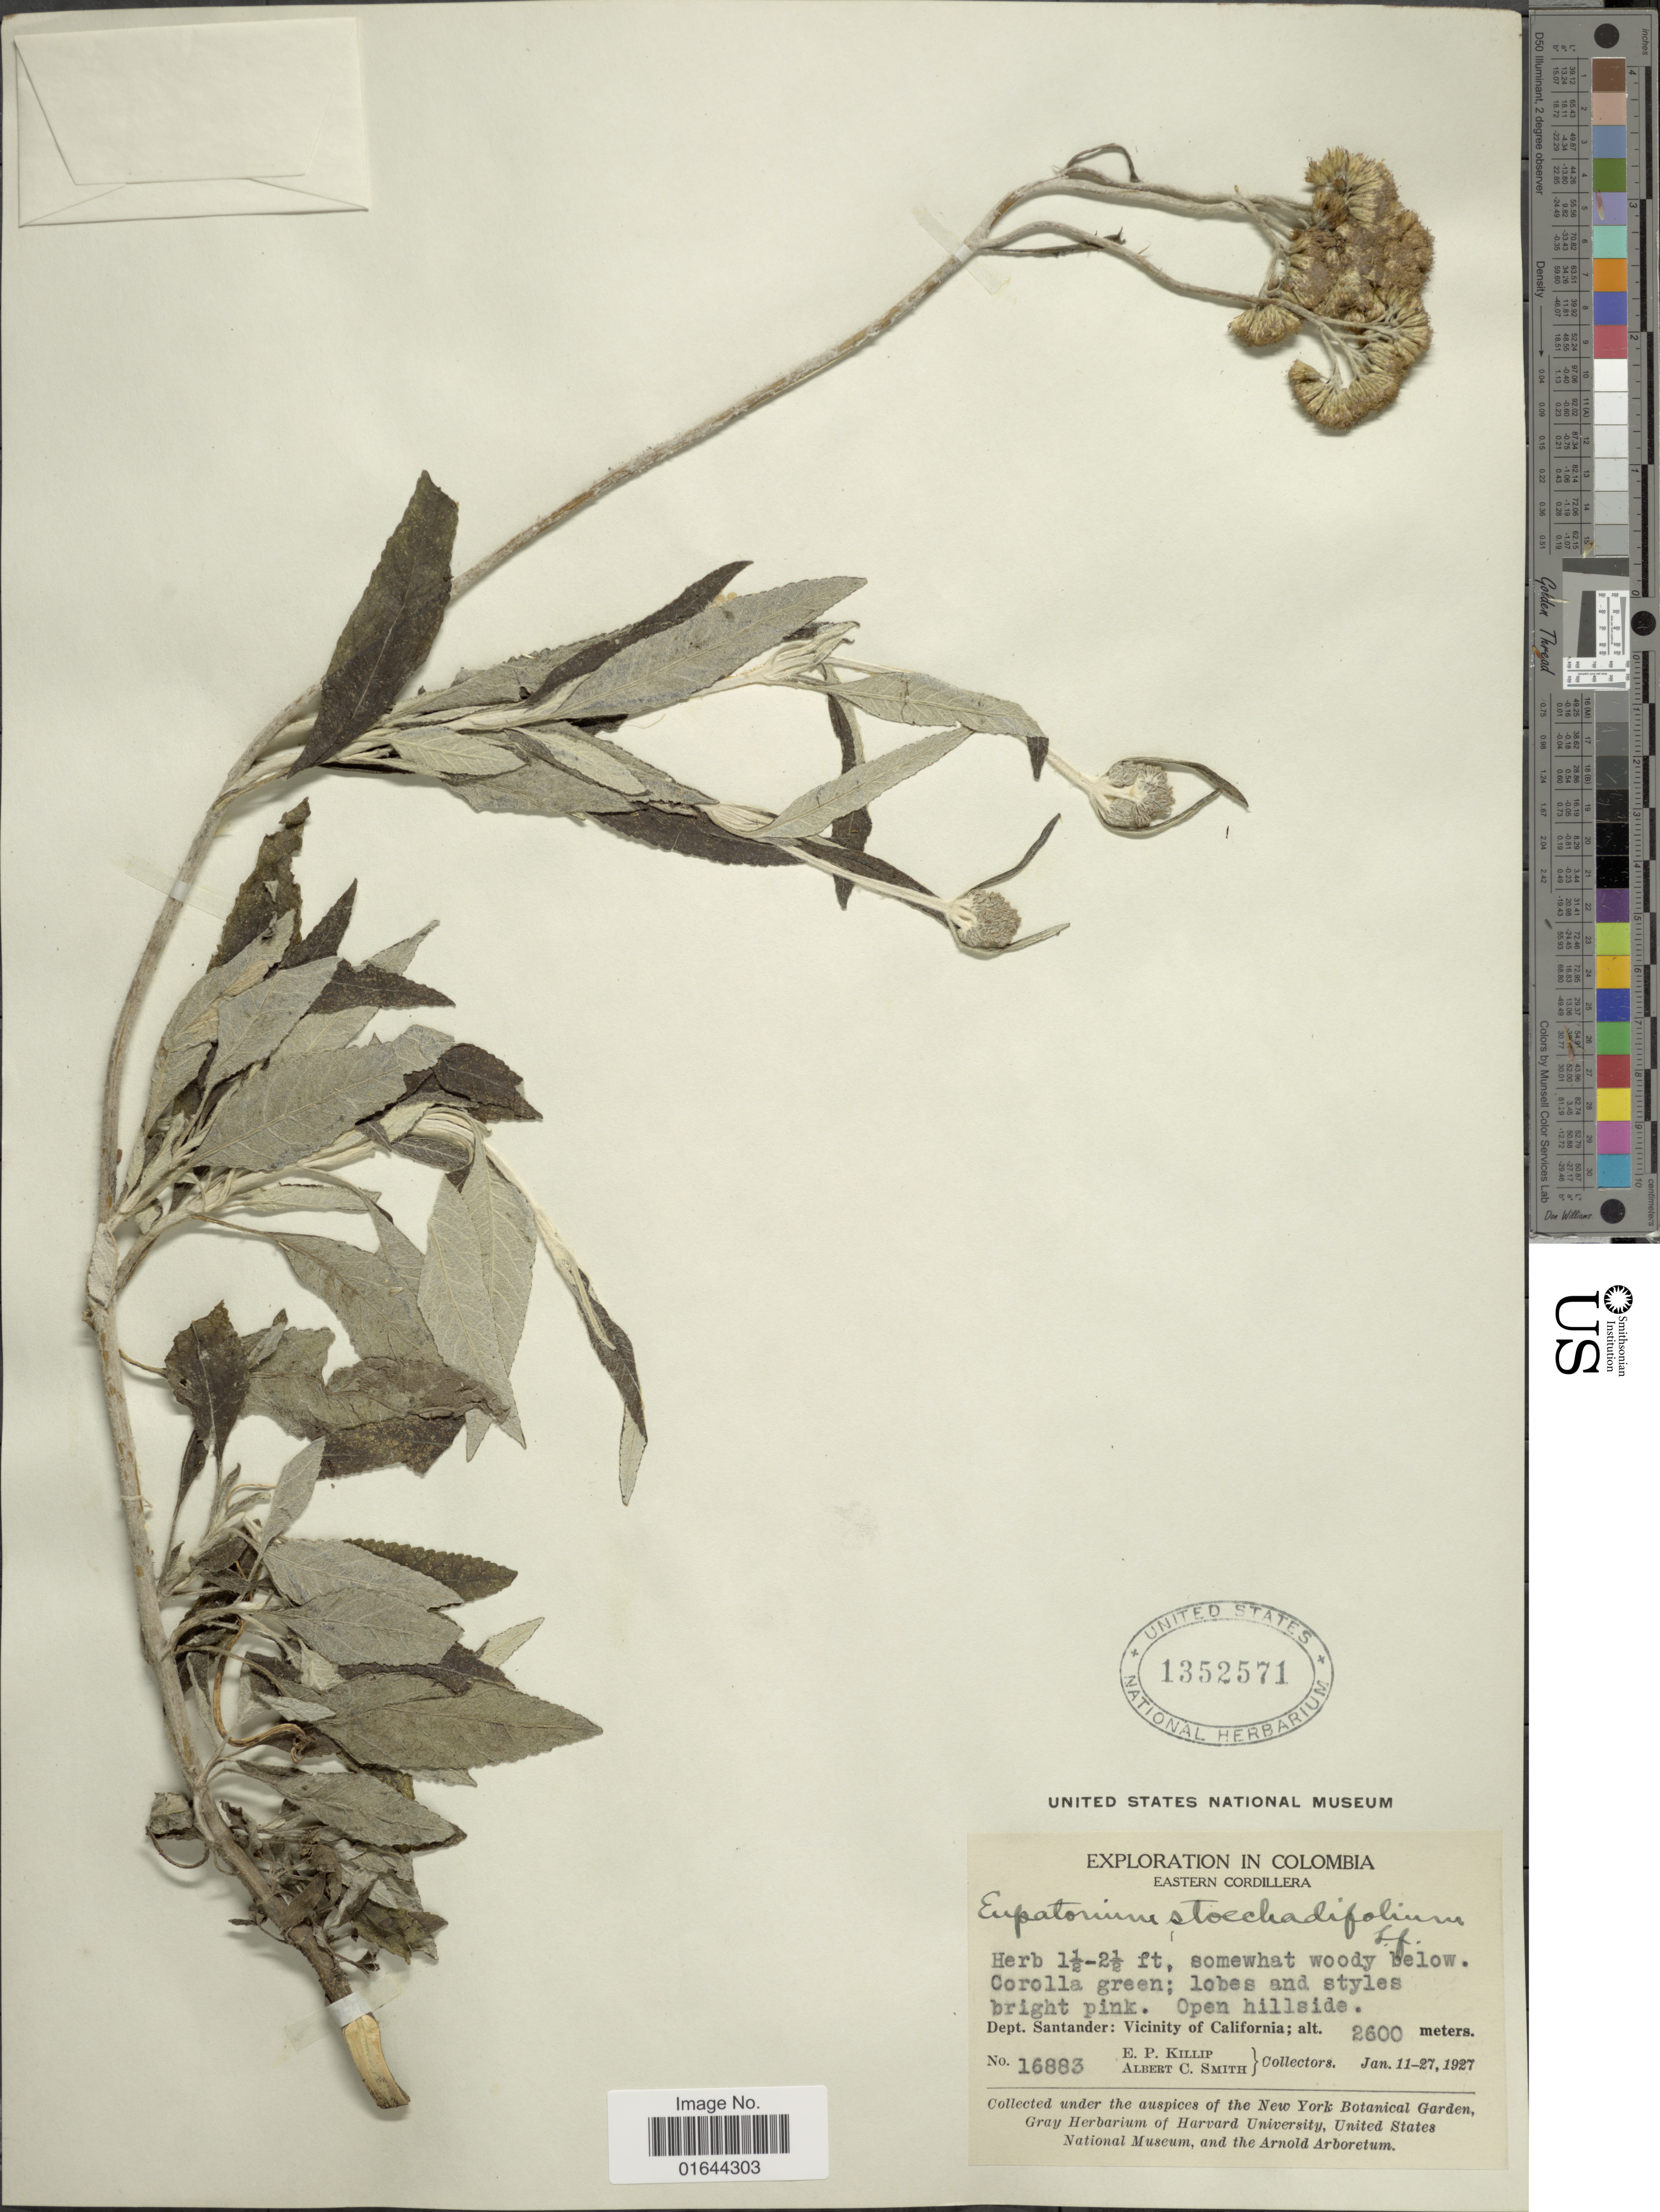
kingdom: Plantae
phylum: Tracheophyta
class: Magnoliopsida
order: Asterales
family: Asteraceae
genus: Lourteigia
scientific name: Lourteigia stoechadifolia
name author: (L. f.) R.M. King & H. Rob.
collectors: E. P. Killip & A. C. Smith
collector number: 16883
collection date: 1927-01-11/1927-01-27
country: Colombia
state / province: Santander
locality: Eastern Cordillera. Dept. Santander: Vicinity of California.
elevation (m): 2600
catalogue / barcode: US 1352571